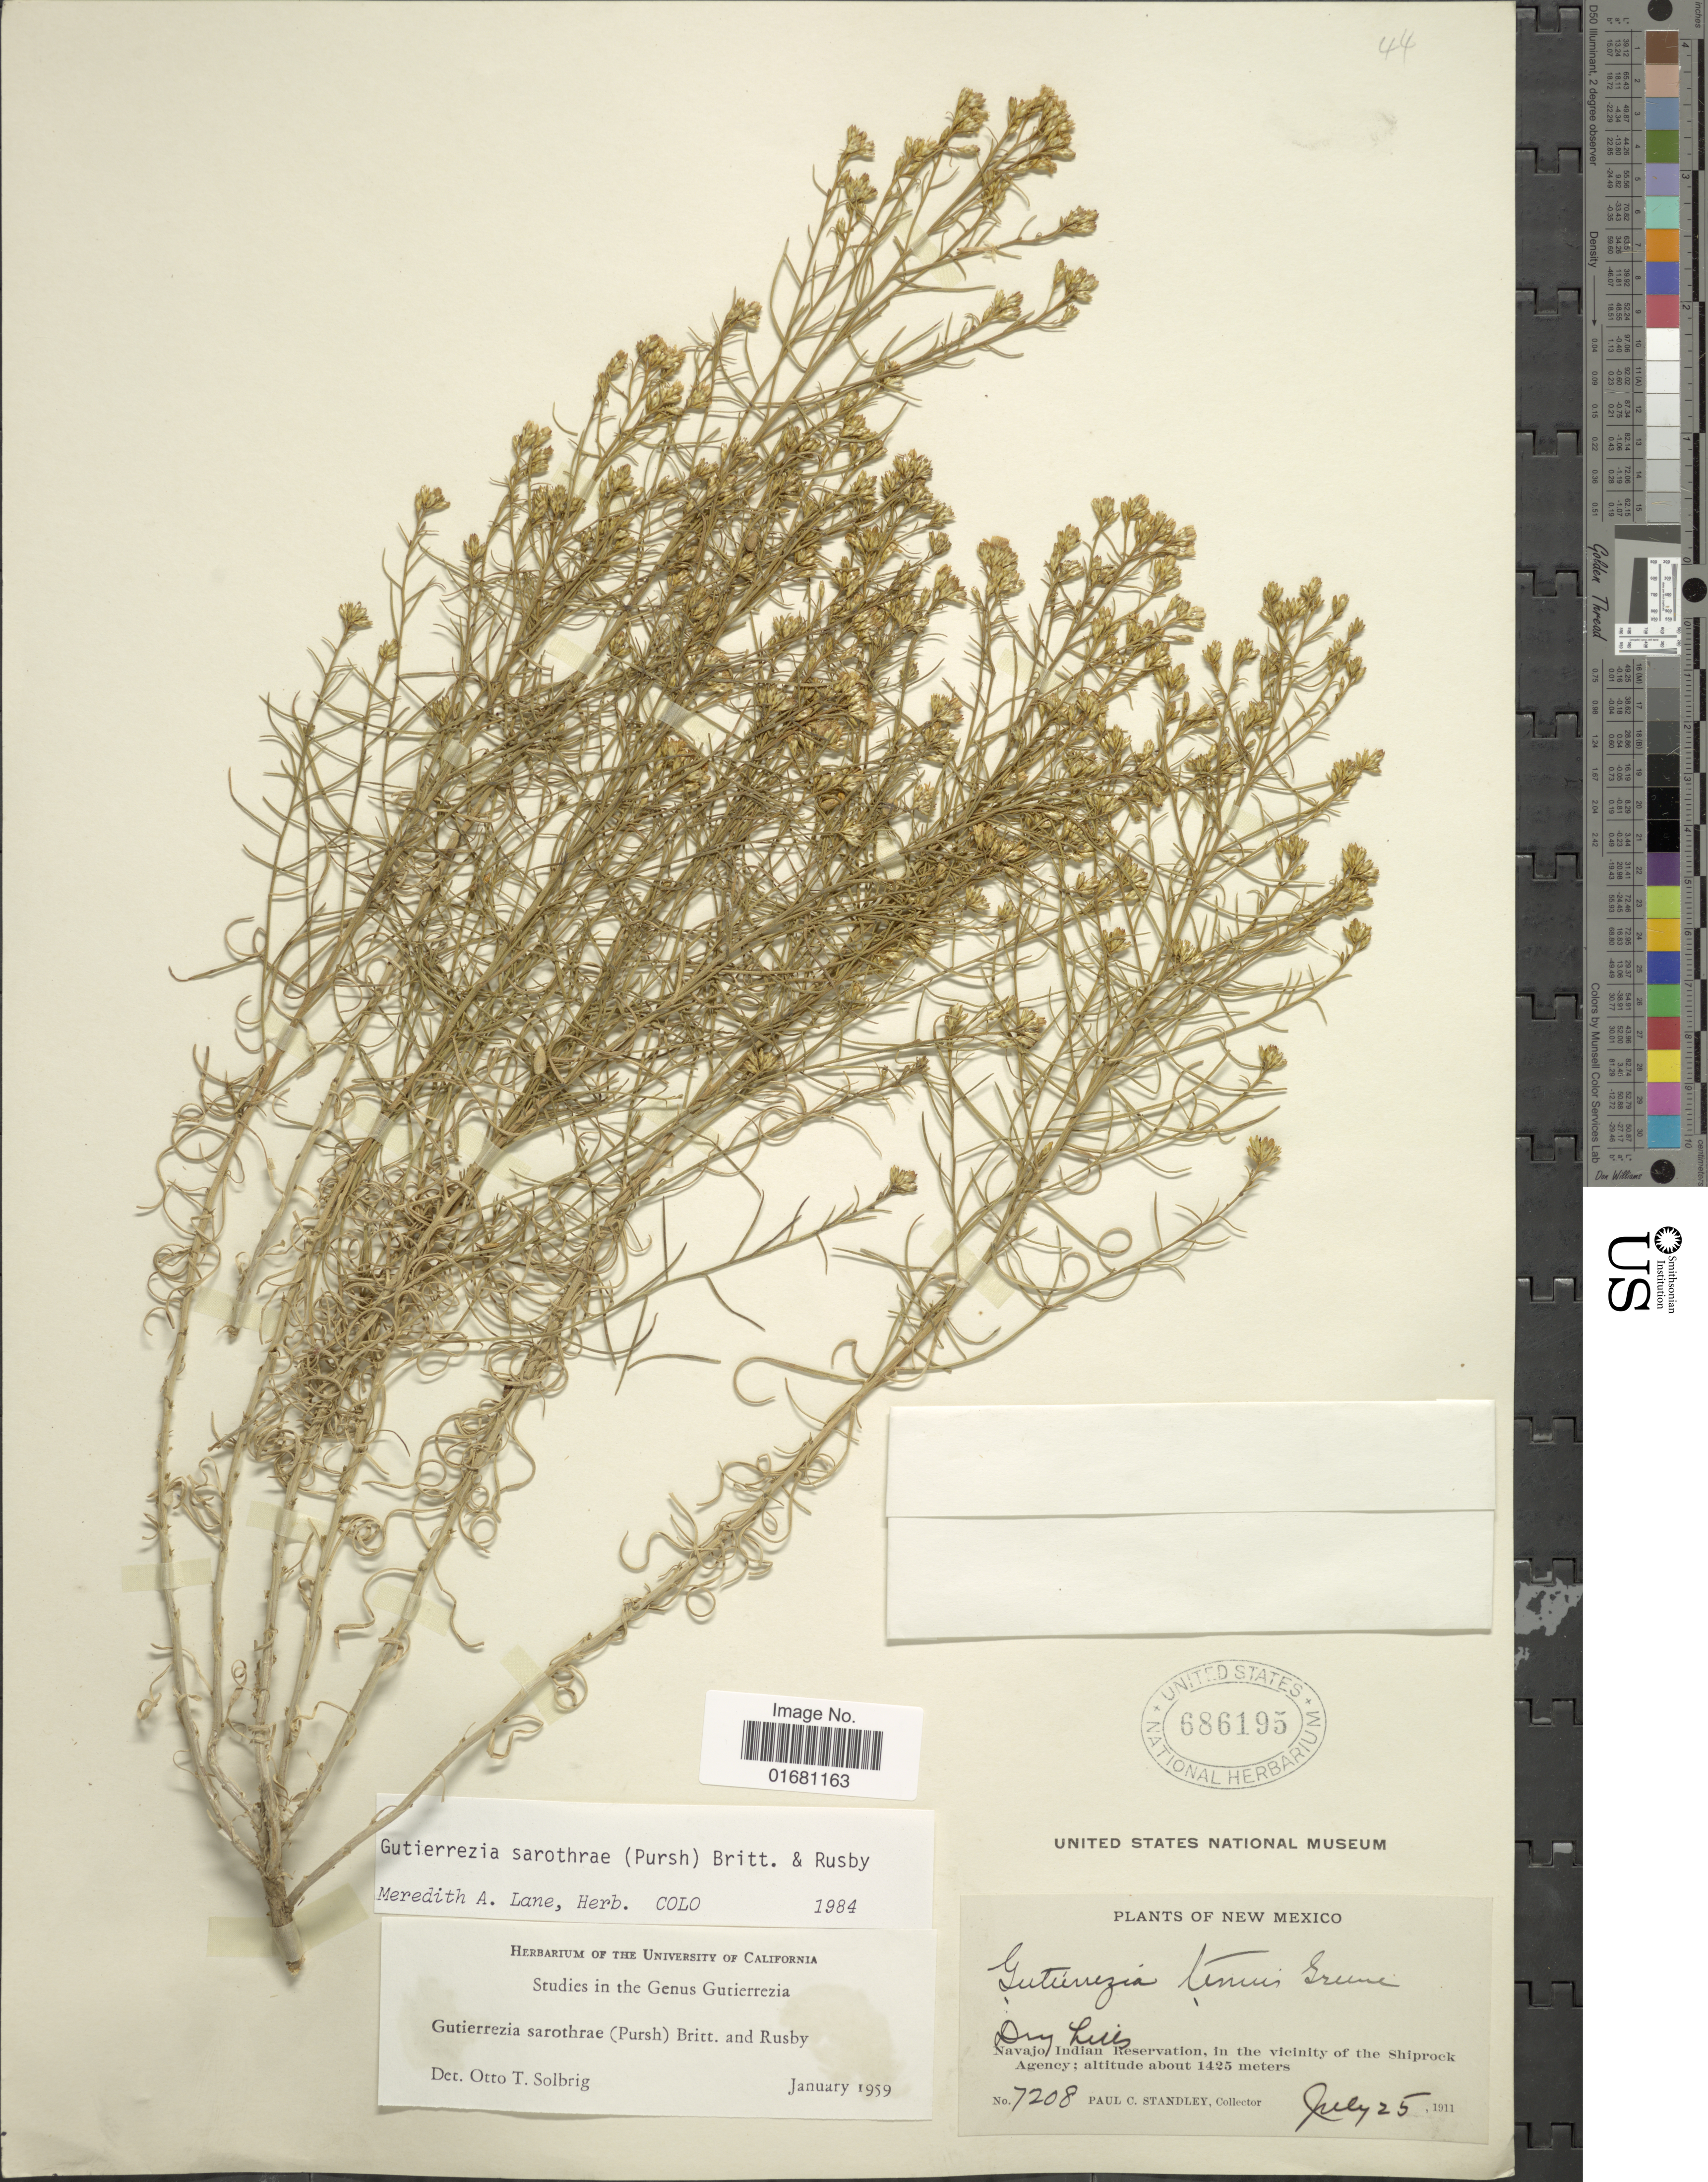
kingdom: Plantae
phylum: Tracheophyta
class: Magnoliopsida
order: Asterales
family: Asteraceae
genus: Gutierrezia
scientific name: Gutierrezia sarothrae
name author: (Pursh) Britton & Rusby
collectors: P. C. Standley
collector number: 7208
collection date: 1911-07-25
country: United States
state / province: New Mexico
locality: Dry hills, Navajo Indian Reservation, in the vicinity of the shiprock Agency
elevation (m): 1425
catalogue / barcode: US 686195